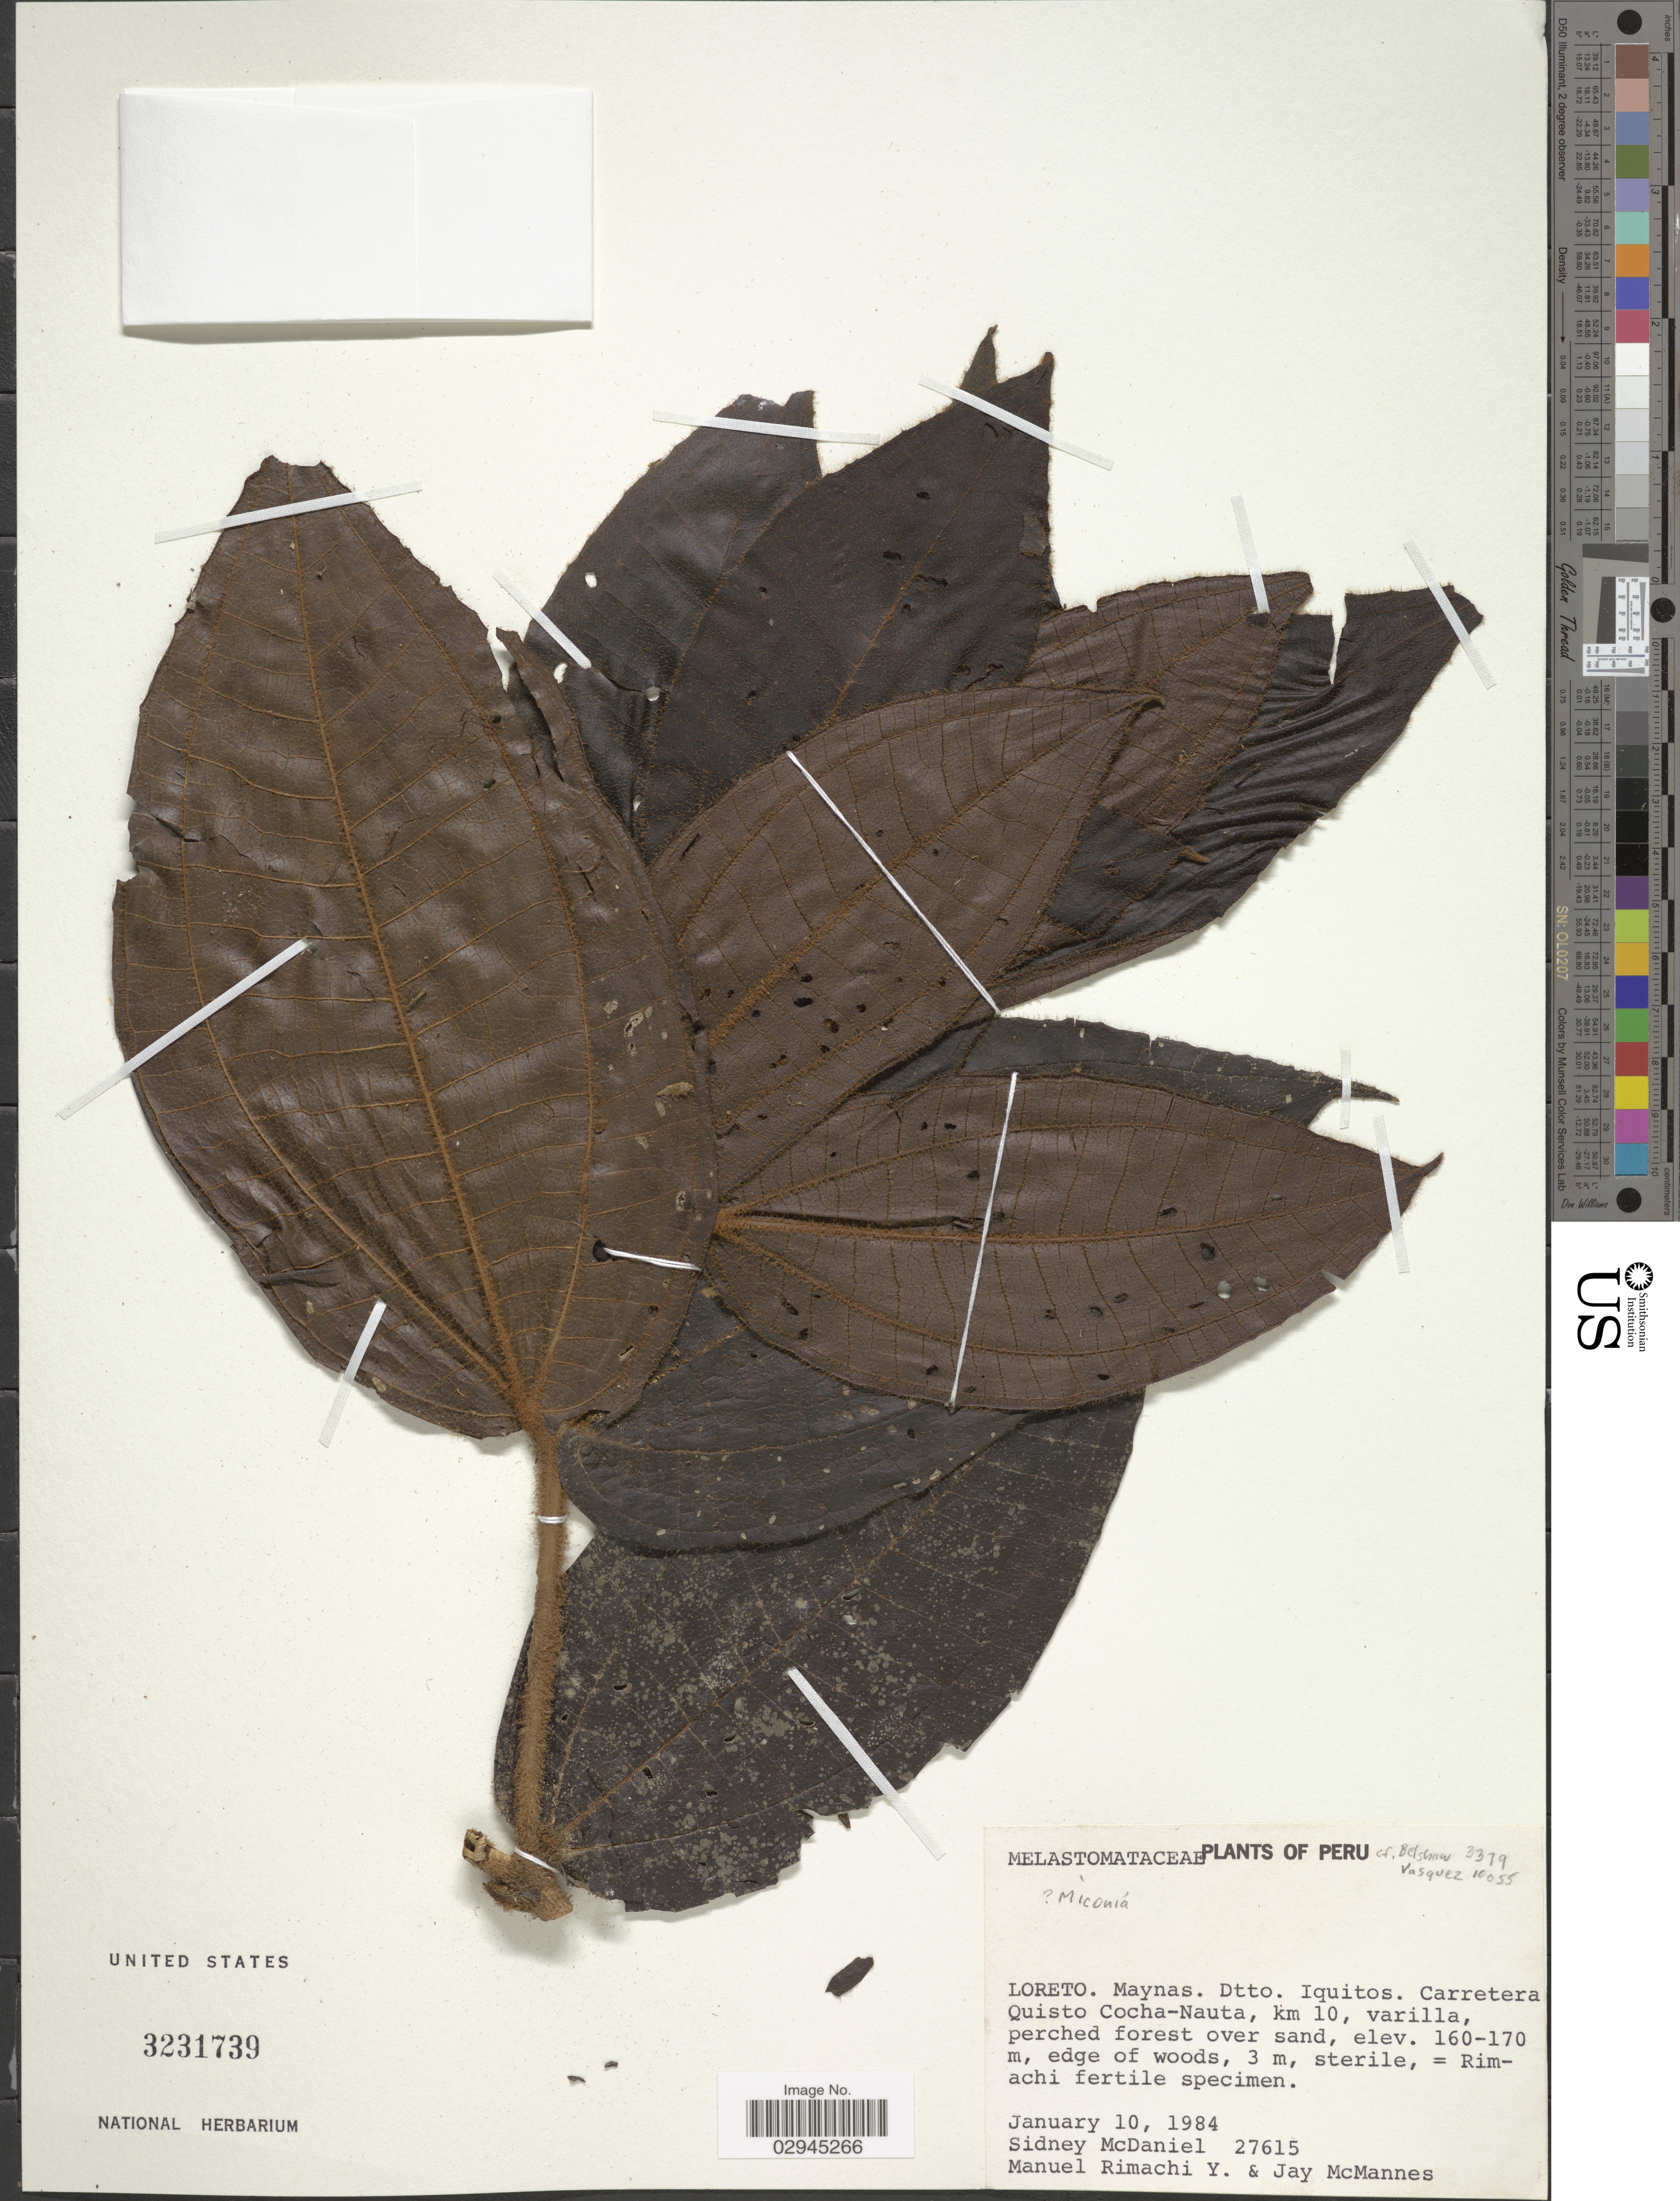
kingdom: Plantae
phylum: Tracheophyta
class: Magnoliopsida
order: Myrtales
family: Melastomataceae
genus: Miconia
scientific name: Miconia sp.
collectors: S. McDaniel, M. Rimachi Y. & J. McMannes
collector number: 27615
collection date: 1984-01-10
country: Peru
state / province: Loreto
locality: Maynas. Dtto. Iquitos. Carretera Quisto Cocha-Nauta, km 10, varilla, perched forest over sand.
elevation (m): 160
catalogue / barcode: US 3231739